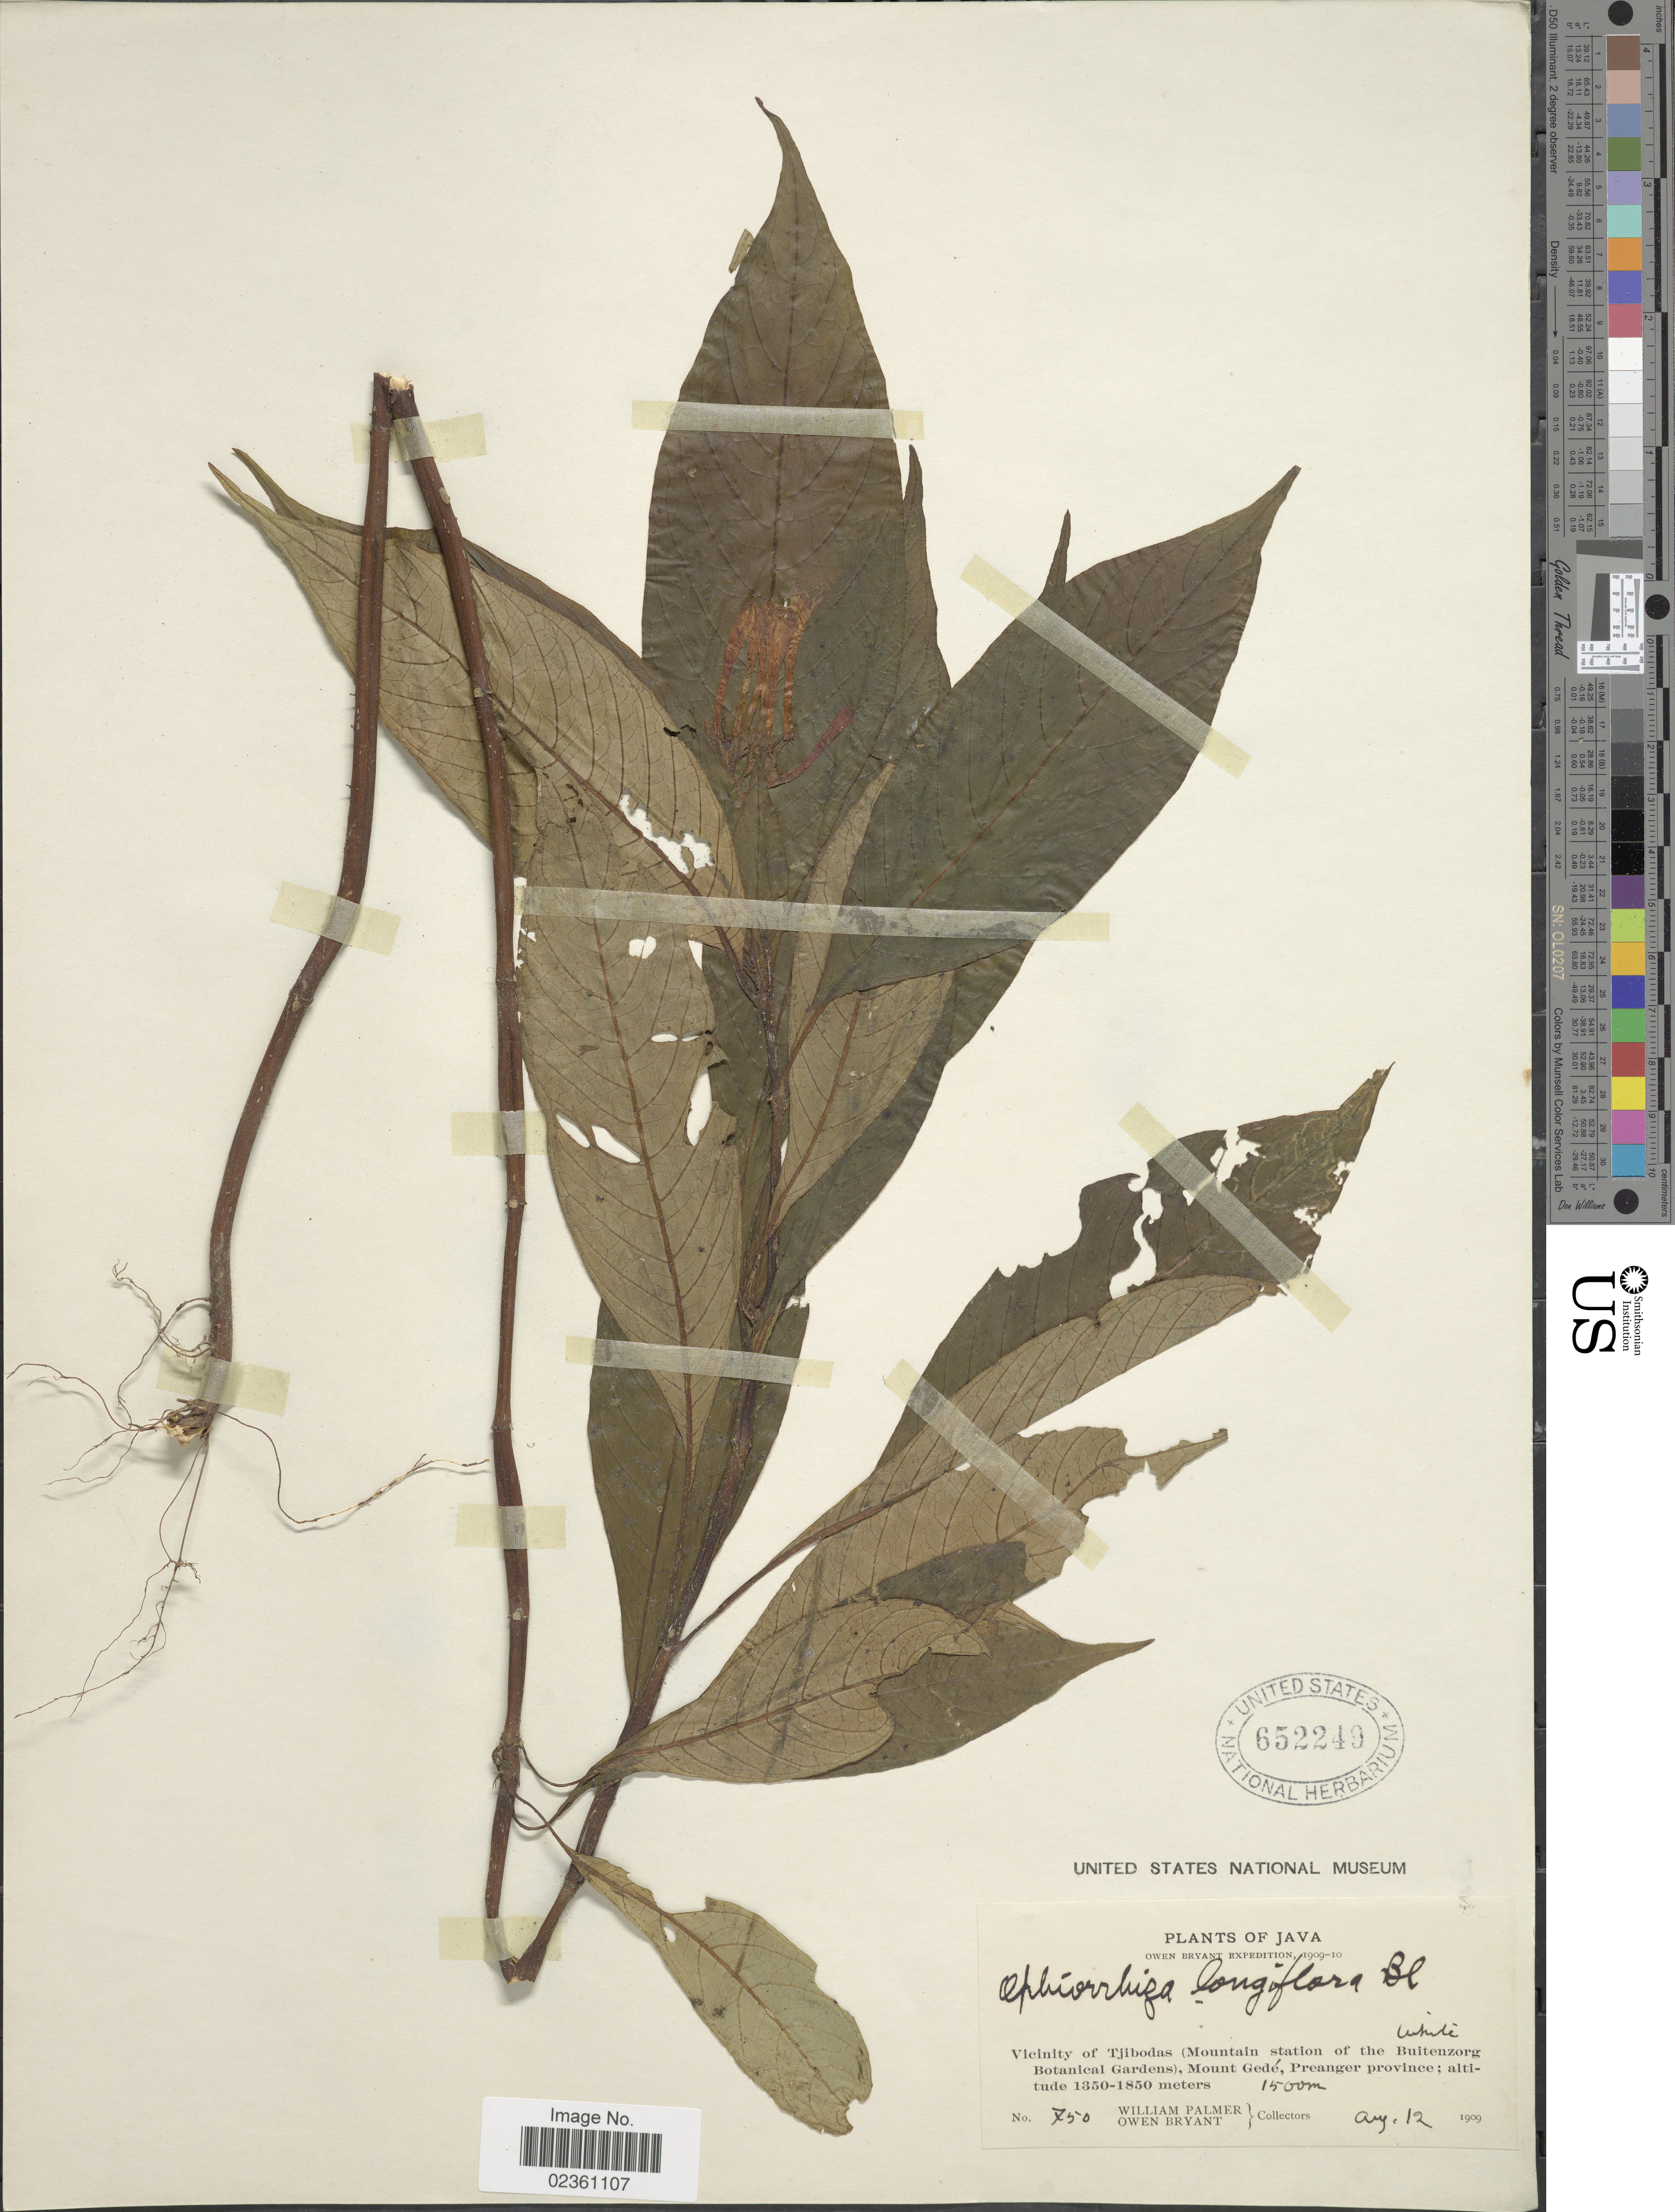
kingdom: Plantae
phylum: Tracheophyta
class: Magnoliopsida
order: Gentianales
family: Rubiaceae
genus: Ophiorrhiza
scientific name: Ophiorrhiza longiflora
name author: Blume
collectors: W. Palmer & O. Bryant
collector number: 750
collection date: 1909-08-12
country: Indonesia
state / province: Java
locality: Vicinity of Tjibodas (Mountain station of the Buitenzorg Botanical Gardens), Mount Gedé, Preanger province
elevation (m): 1500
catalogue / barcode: US 652249